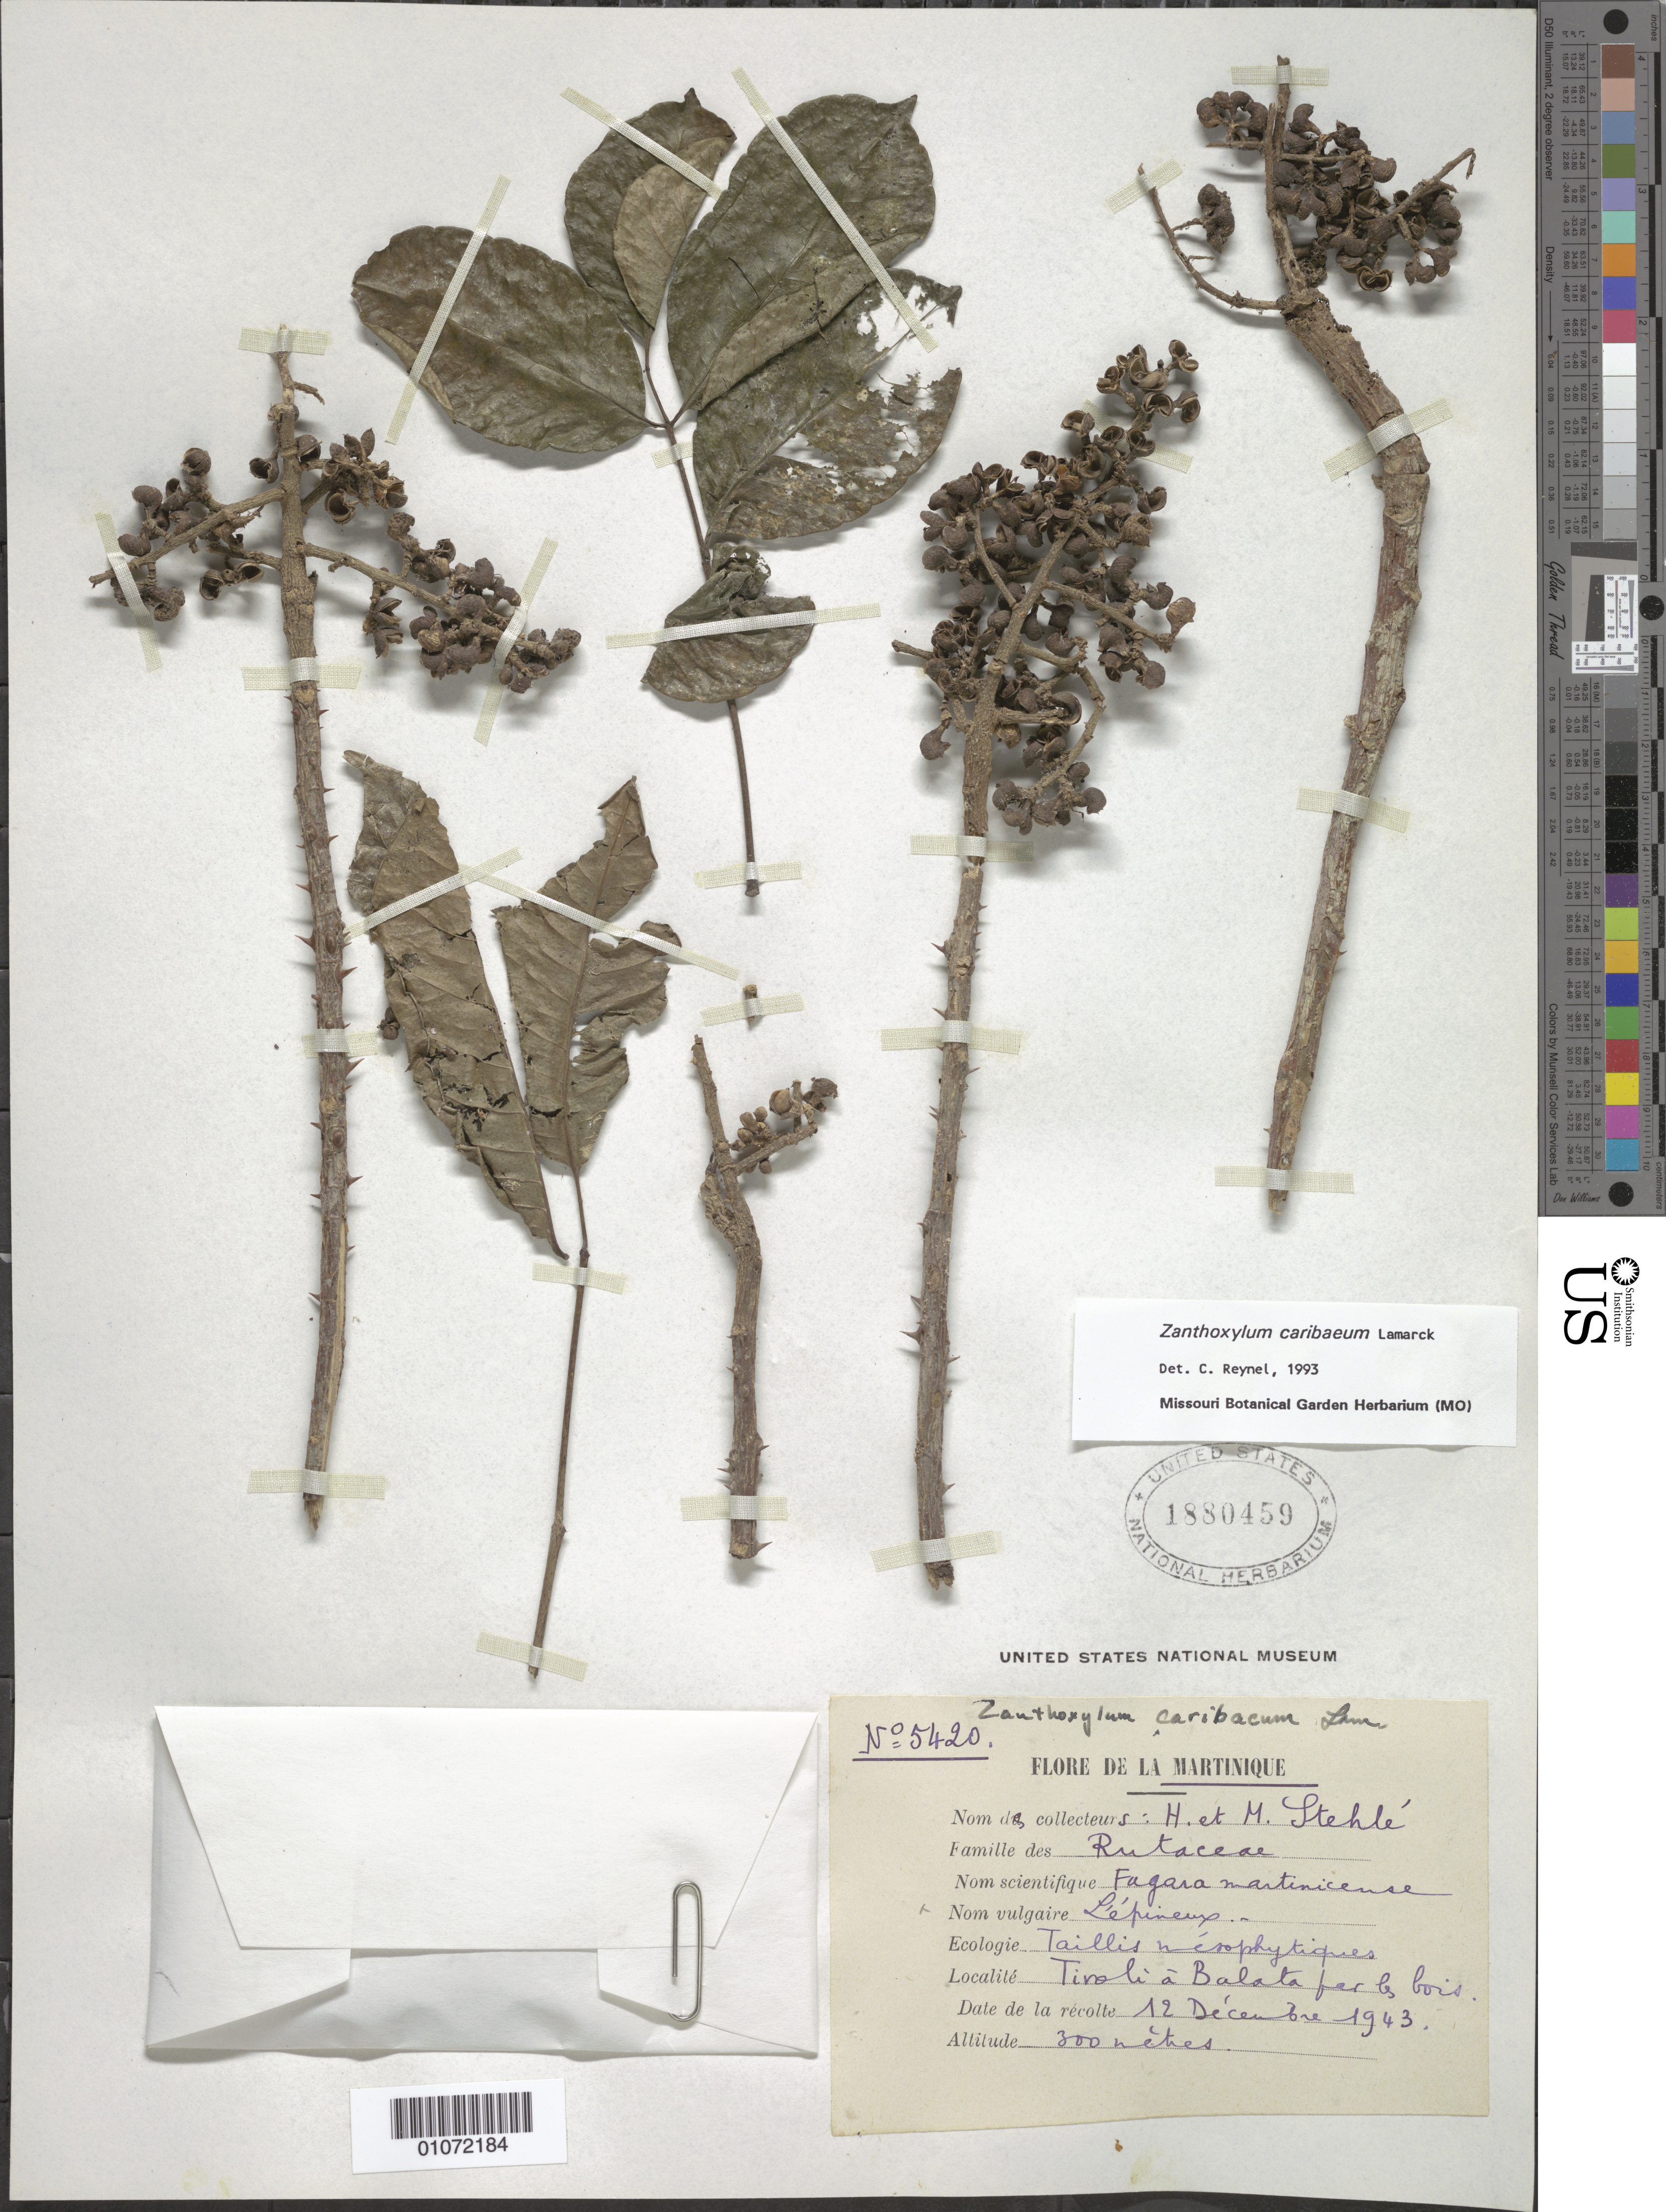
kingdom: Plantae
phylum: Tracheophyta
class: Magnoliopsida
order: Sapindales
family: Rutaceae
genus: Zanthoxylum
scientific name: Zanthoxylum caribaeum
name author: Lam.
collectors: M. Stehlé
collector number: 5420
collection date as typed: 12 Dec 1943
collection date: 1943-12-12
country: Martinique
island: Martinique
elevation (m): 800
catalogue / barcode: US 1880459